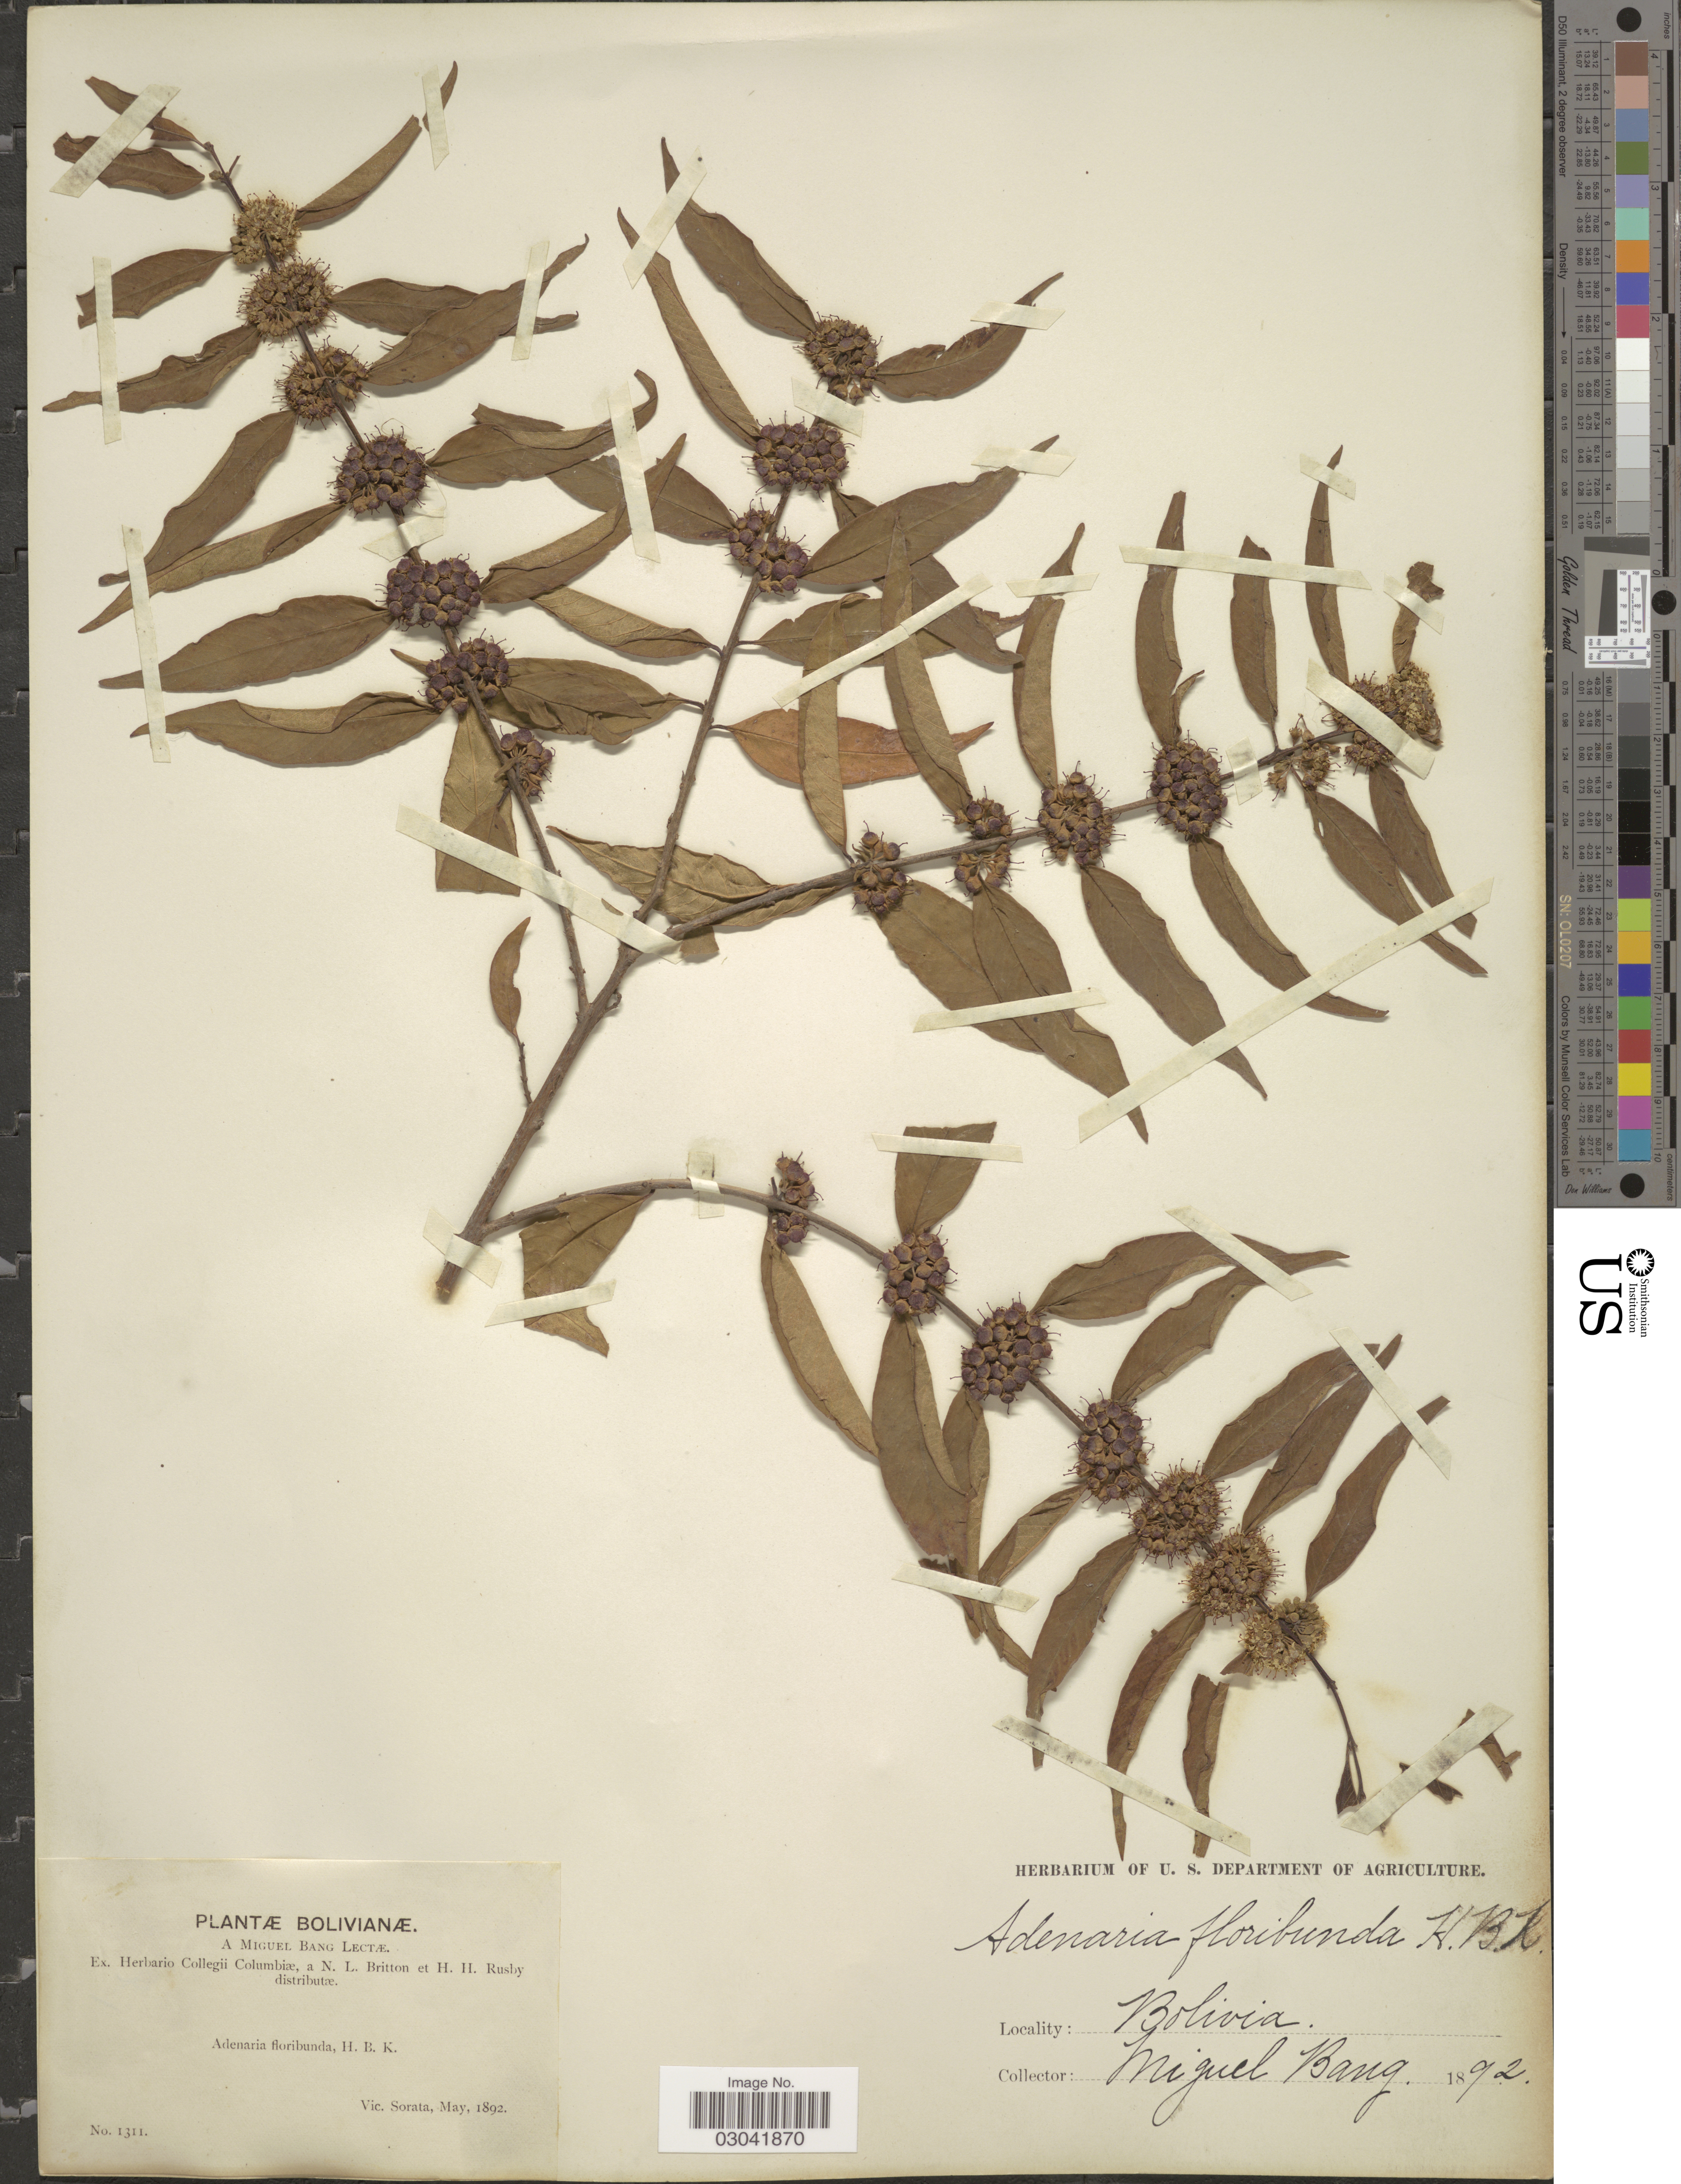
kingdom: Plantae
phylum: Tracheophyta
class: Magnoliopsida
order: Myrtales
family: Lythraceae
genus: Adenaria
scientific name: Adenaria floribunda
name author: Kunth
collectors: M. Bang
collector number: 1311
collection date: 1892-05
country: Bolivia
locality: Vic. Sorata.